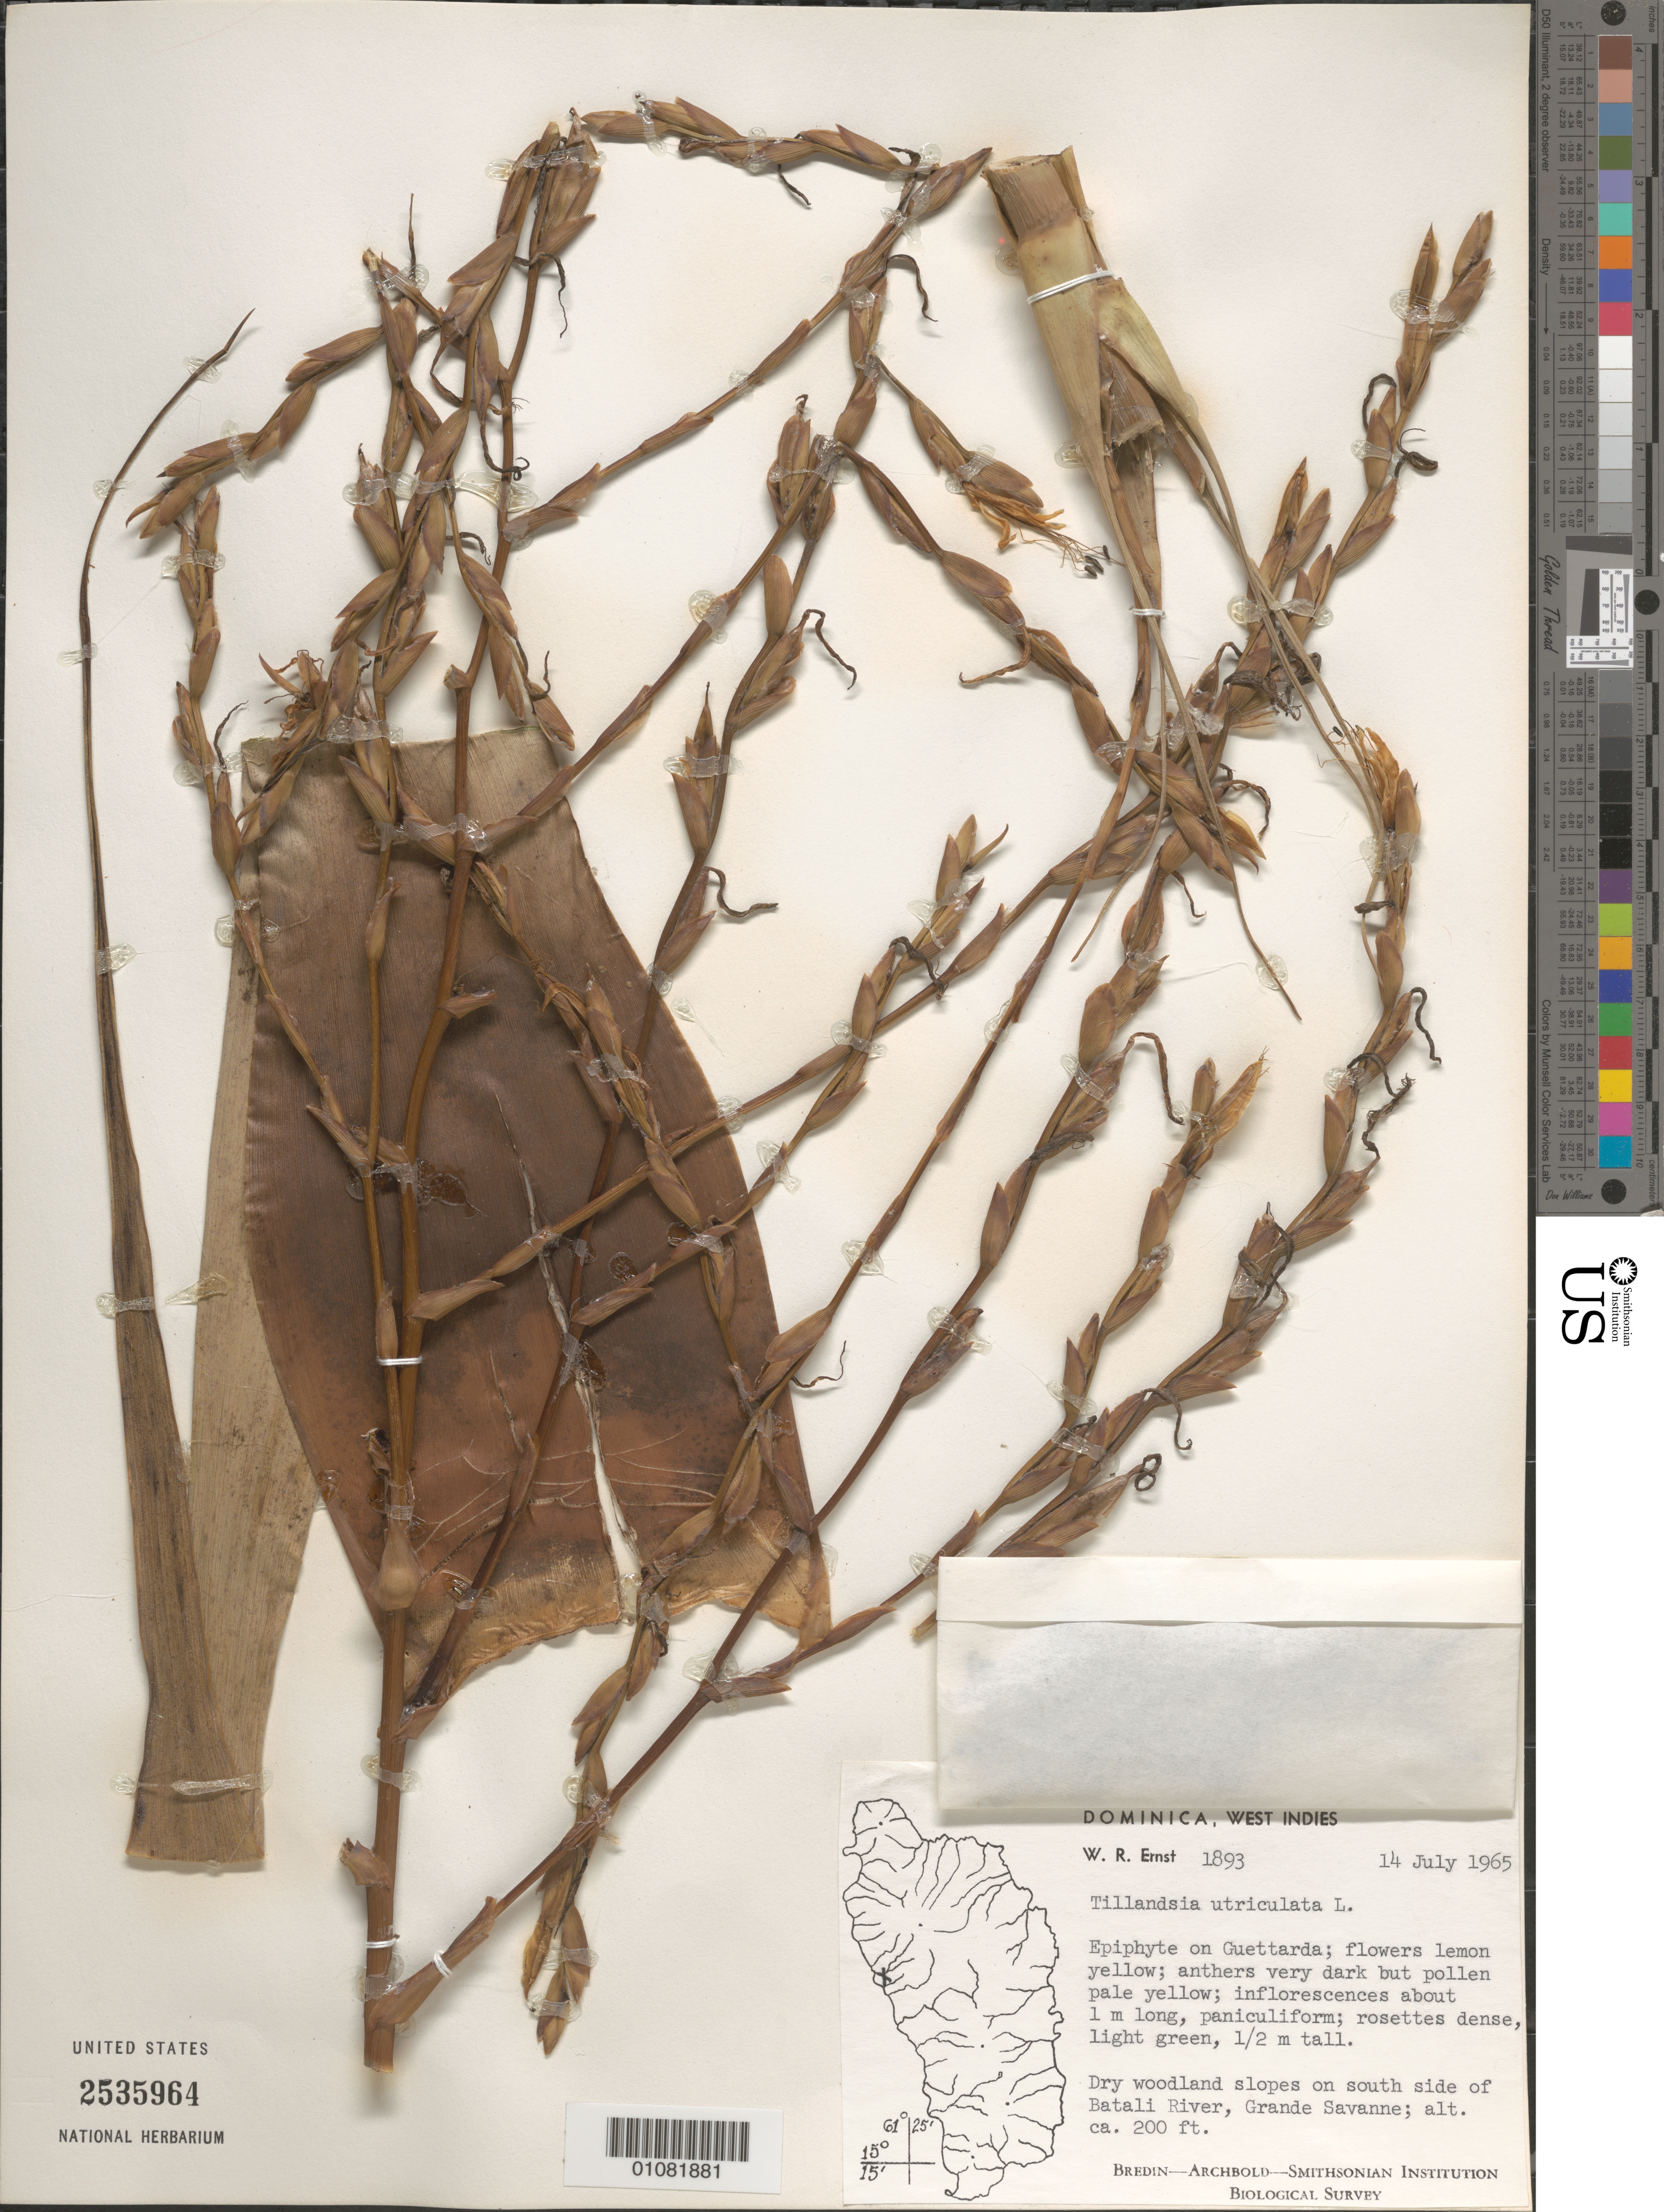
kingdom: Plantae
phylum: Tracheophyta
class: Liliopsida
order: Poales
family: Bromeliaceae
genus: Tillandsia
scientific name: Tillandsia utriculata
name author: L.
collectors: W. R. Ernst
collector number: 1893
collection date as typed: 14 Jul 1965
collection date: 1965-07-14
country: Dominica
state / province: St. Joseph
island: Dominica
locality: on S side of Batali River, Grande Savanne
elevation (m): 61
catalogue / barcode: US 2535964